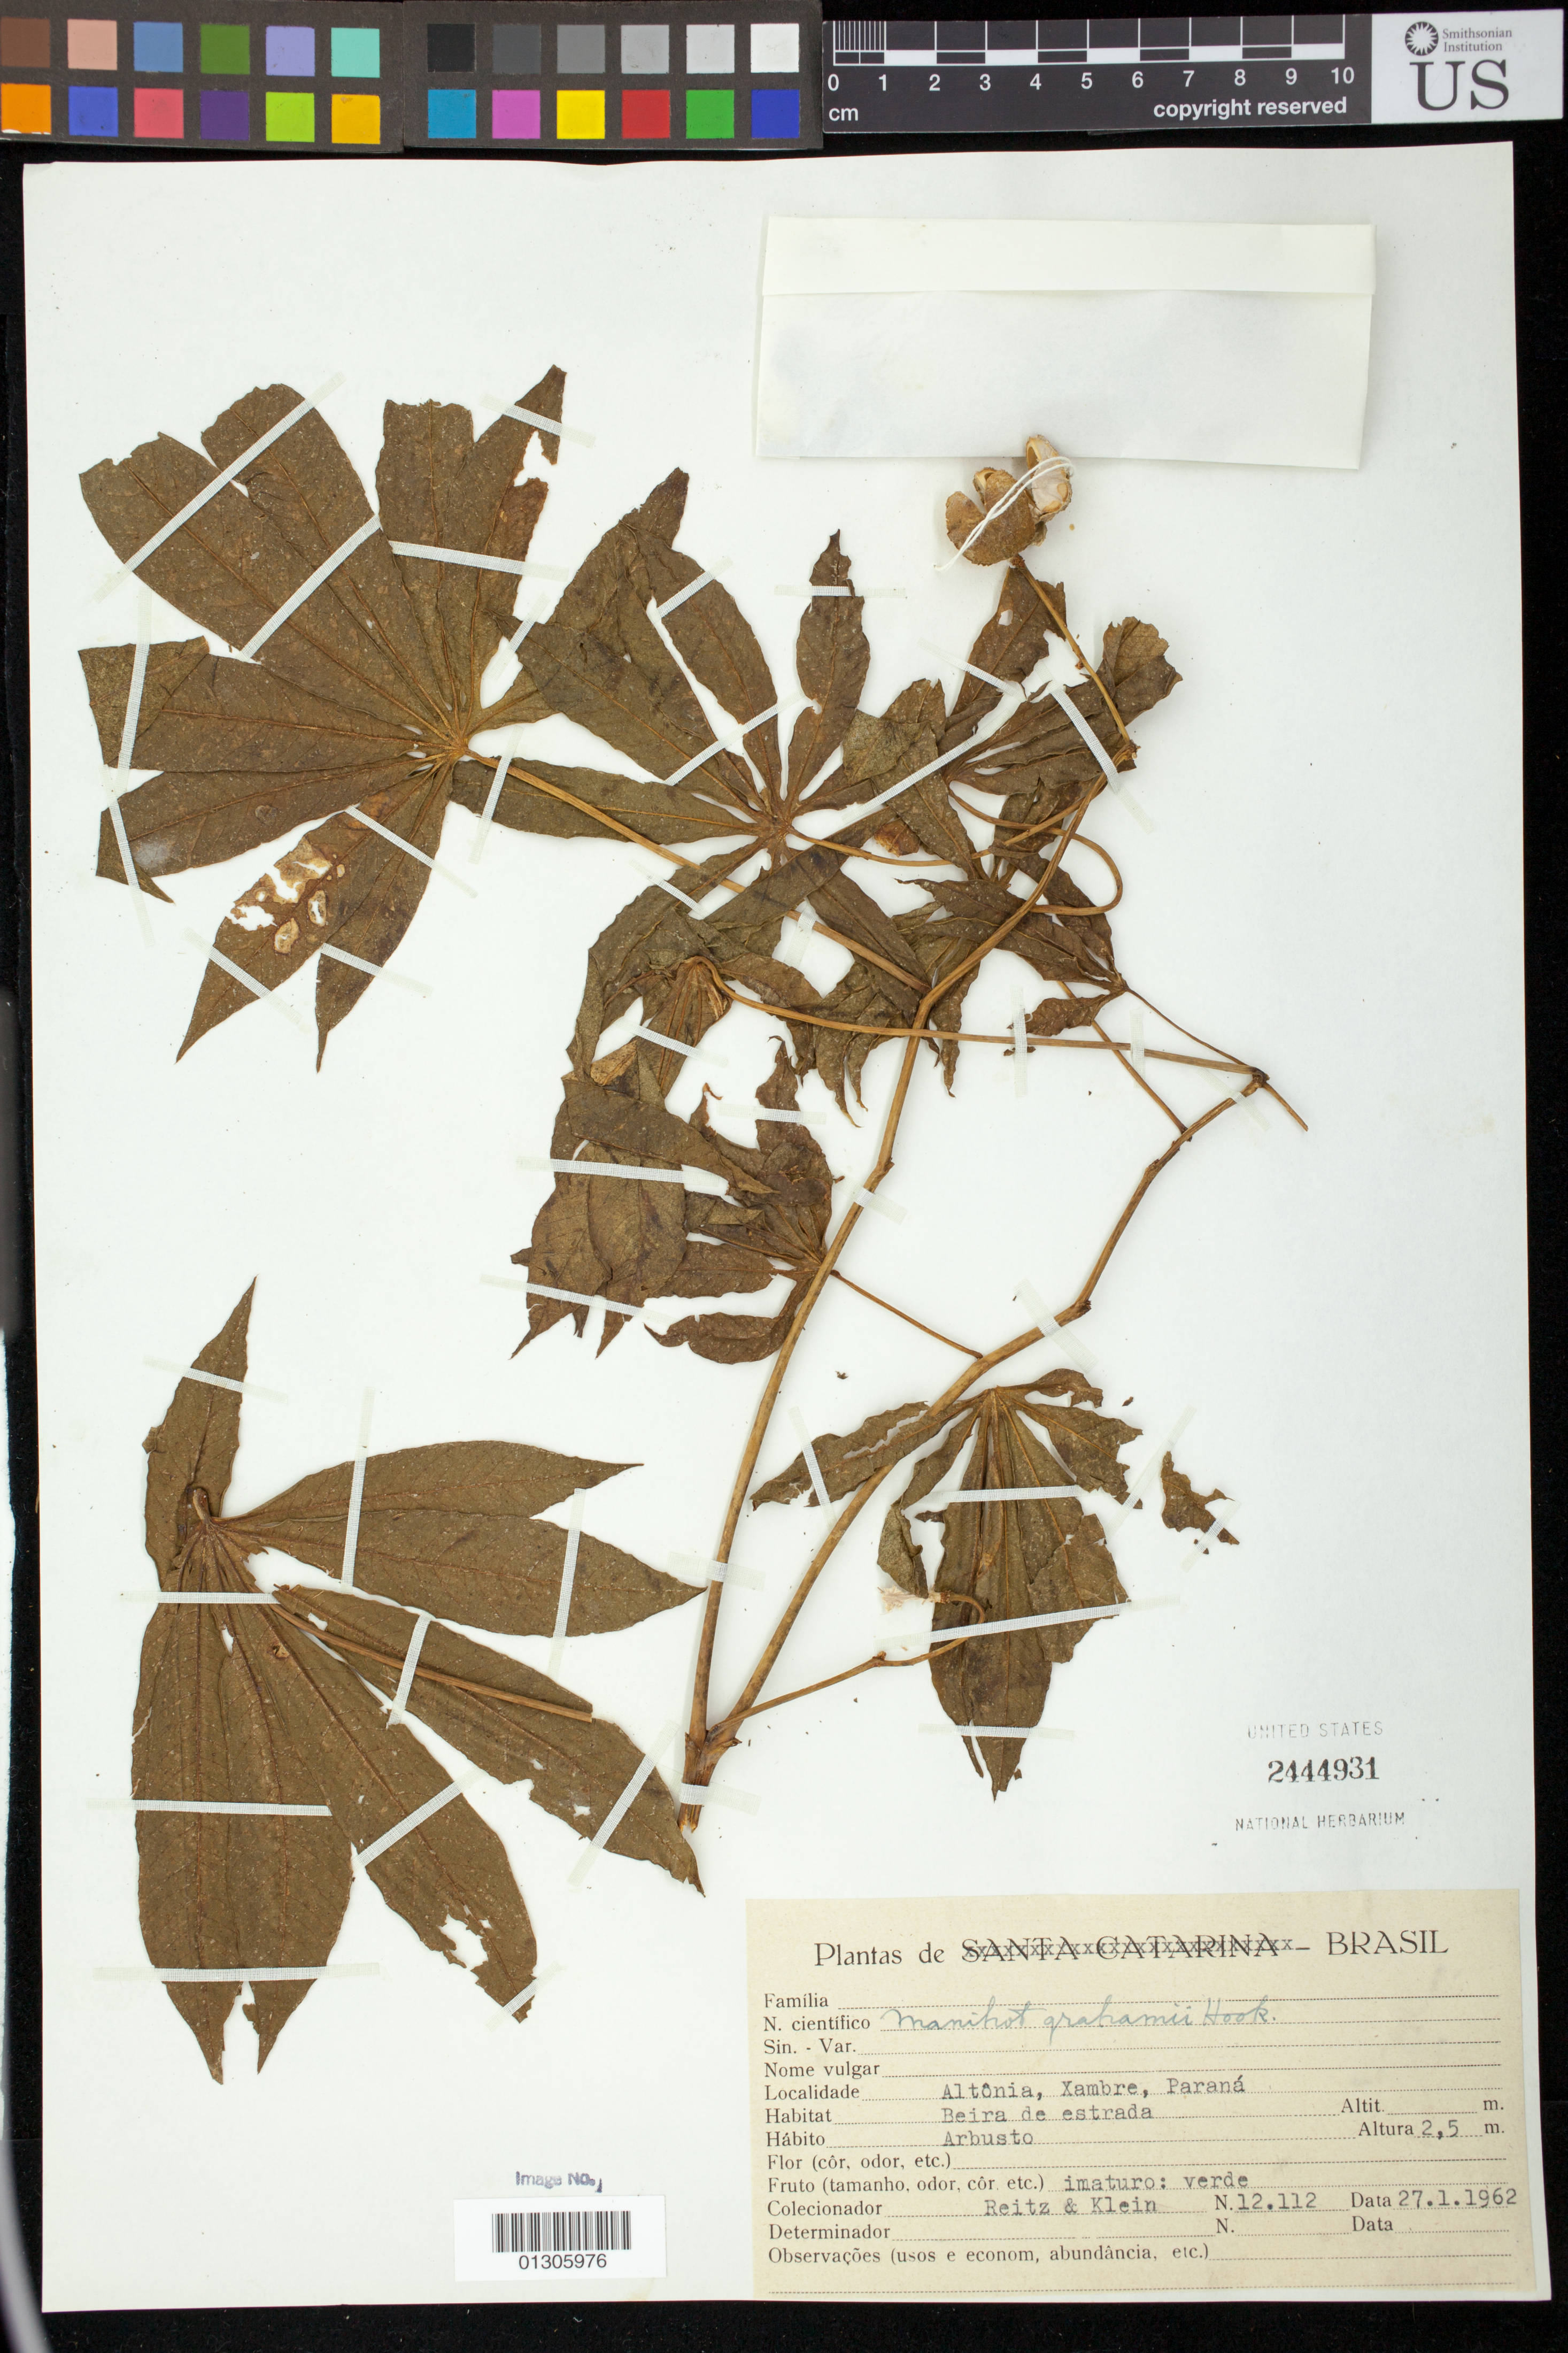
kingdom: Plantae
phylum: Tracheophyta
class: Magnoliopsida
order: Malpighiales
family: Euphorbiaceae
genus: Manihot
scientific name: Manihot guaranitica subsp. guaranitica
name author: Chodat & Hassl.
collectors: R. Reitz & R. M. Klein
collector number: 12112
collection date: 1962-01-27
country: Brazil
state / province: Paraná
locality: Altonia, Xambre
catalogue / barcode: US 2444931